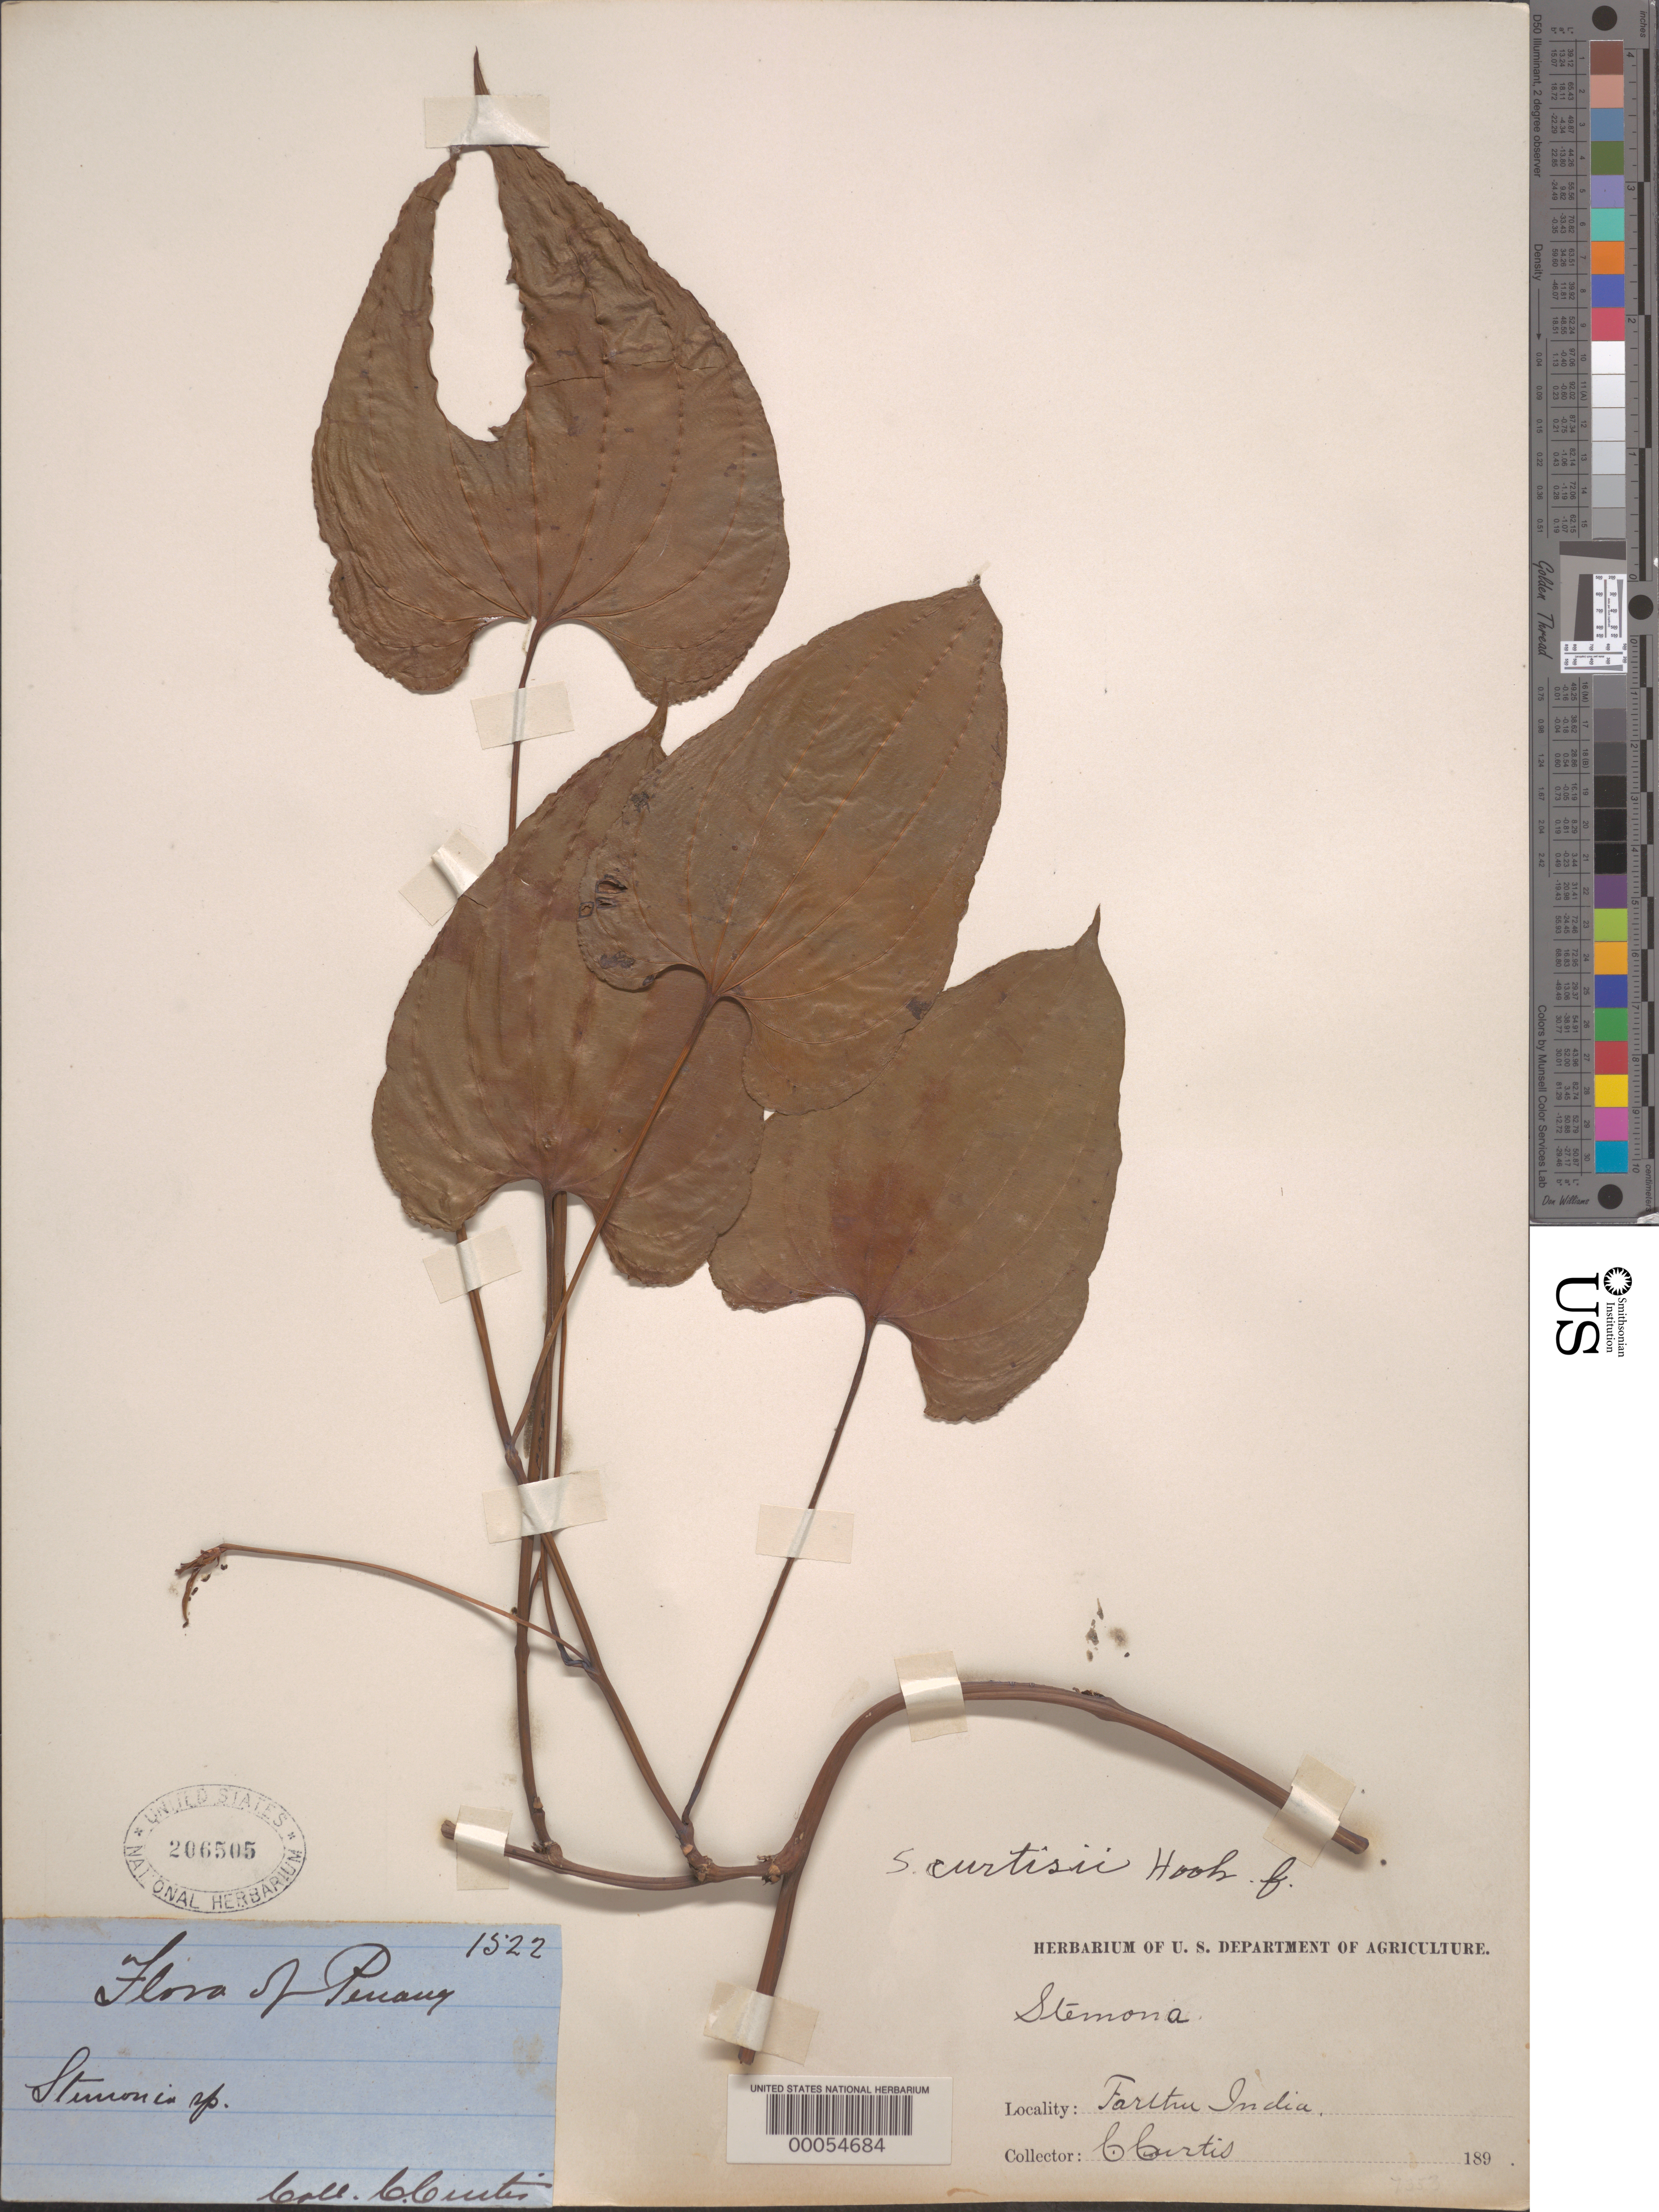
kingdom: Plantae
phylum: Tracheophyta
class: Liliopsida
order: Pandanales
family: Stemonaceae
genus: Stemona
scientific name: Stemona curtisii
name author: Hook. f.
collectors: C. Curtis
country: Malaysia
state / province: Pulau Pinang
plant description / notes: Specimen to be examined as possible type of Stemona curtisii Hook.f. (type is apparently Curtis 1522, but number not cited in protologue)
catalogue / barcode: US 206505